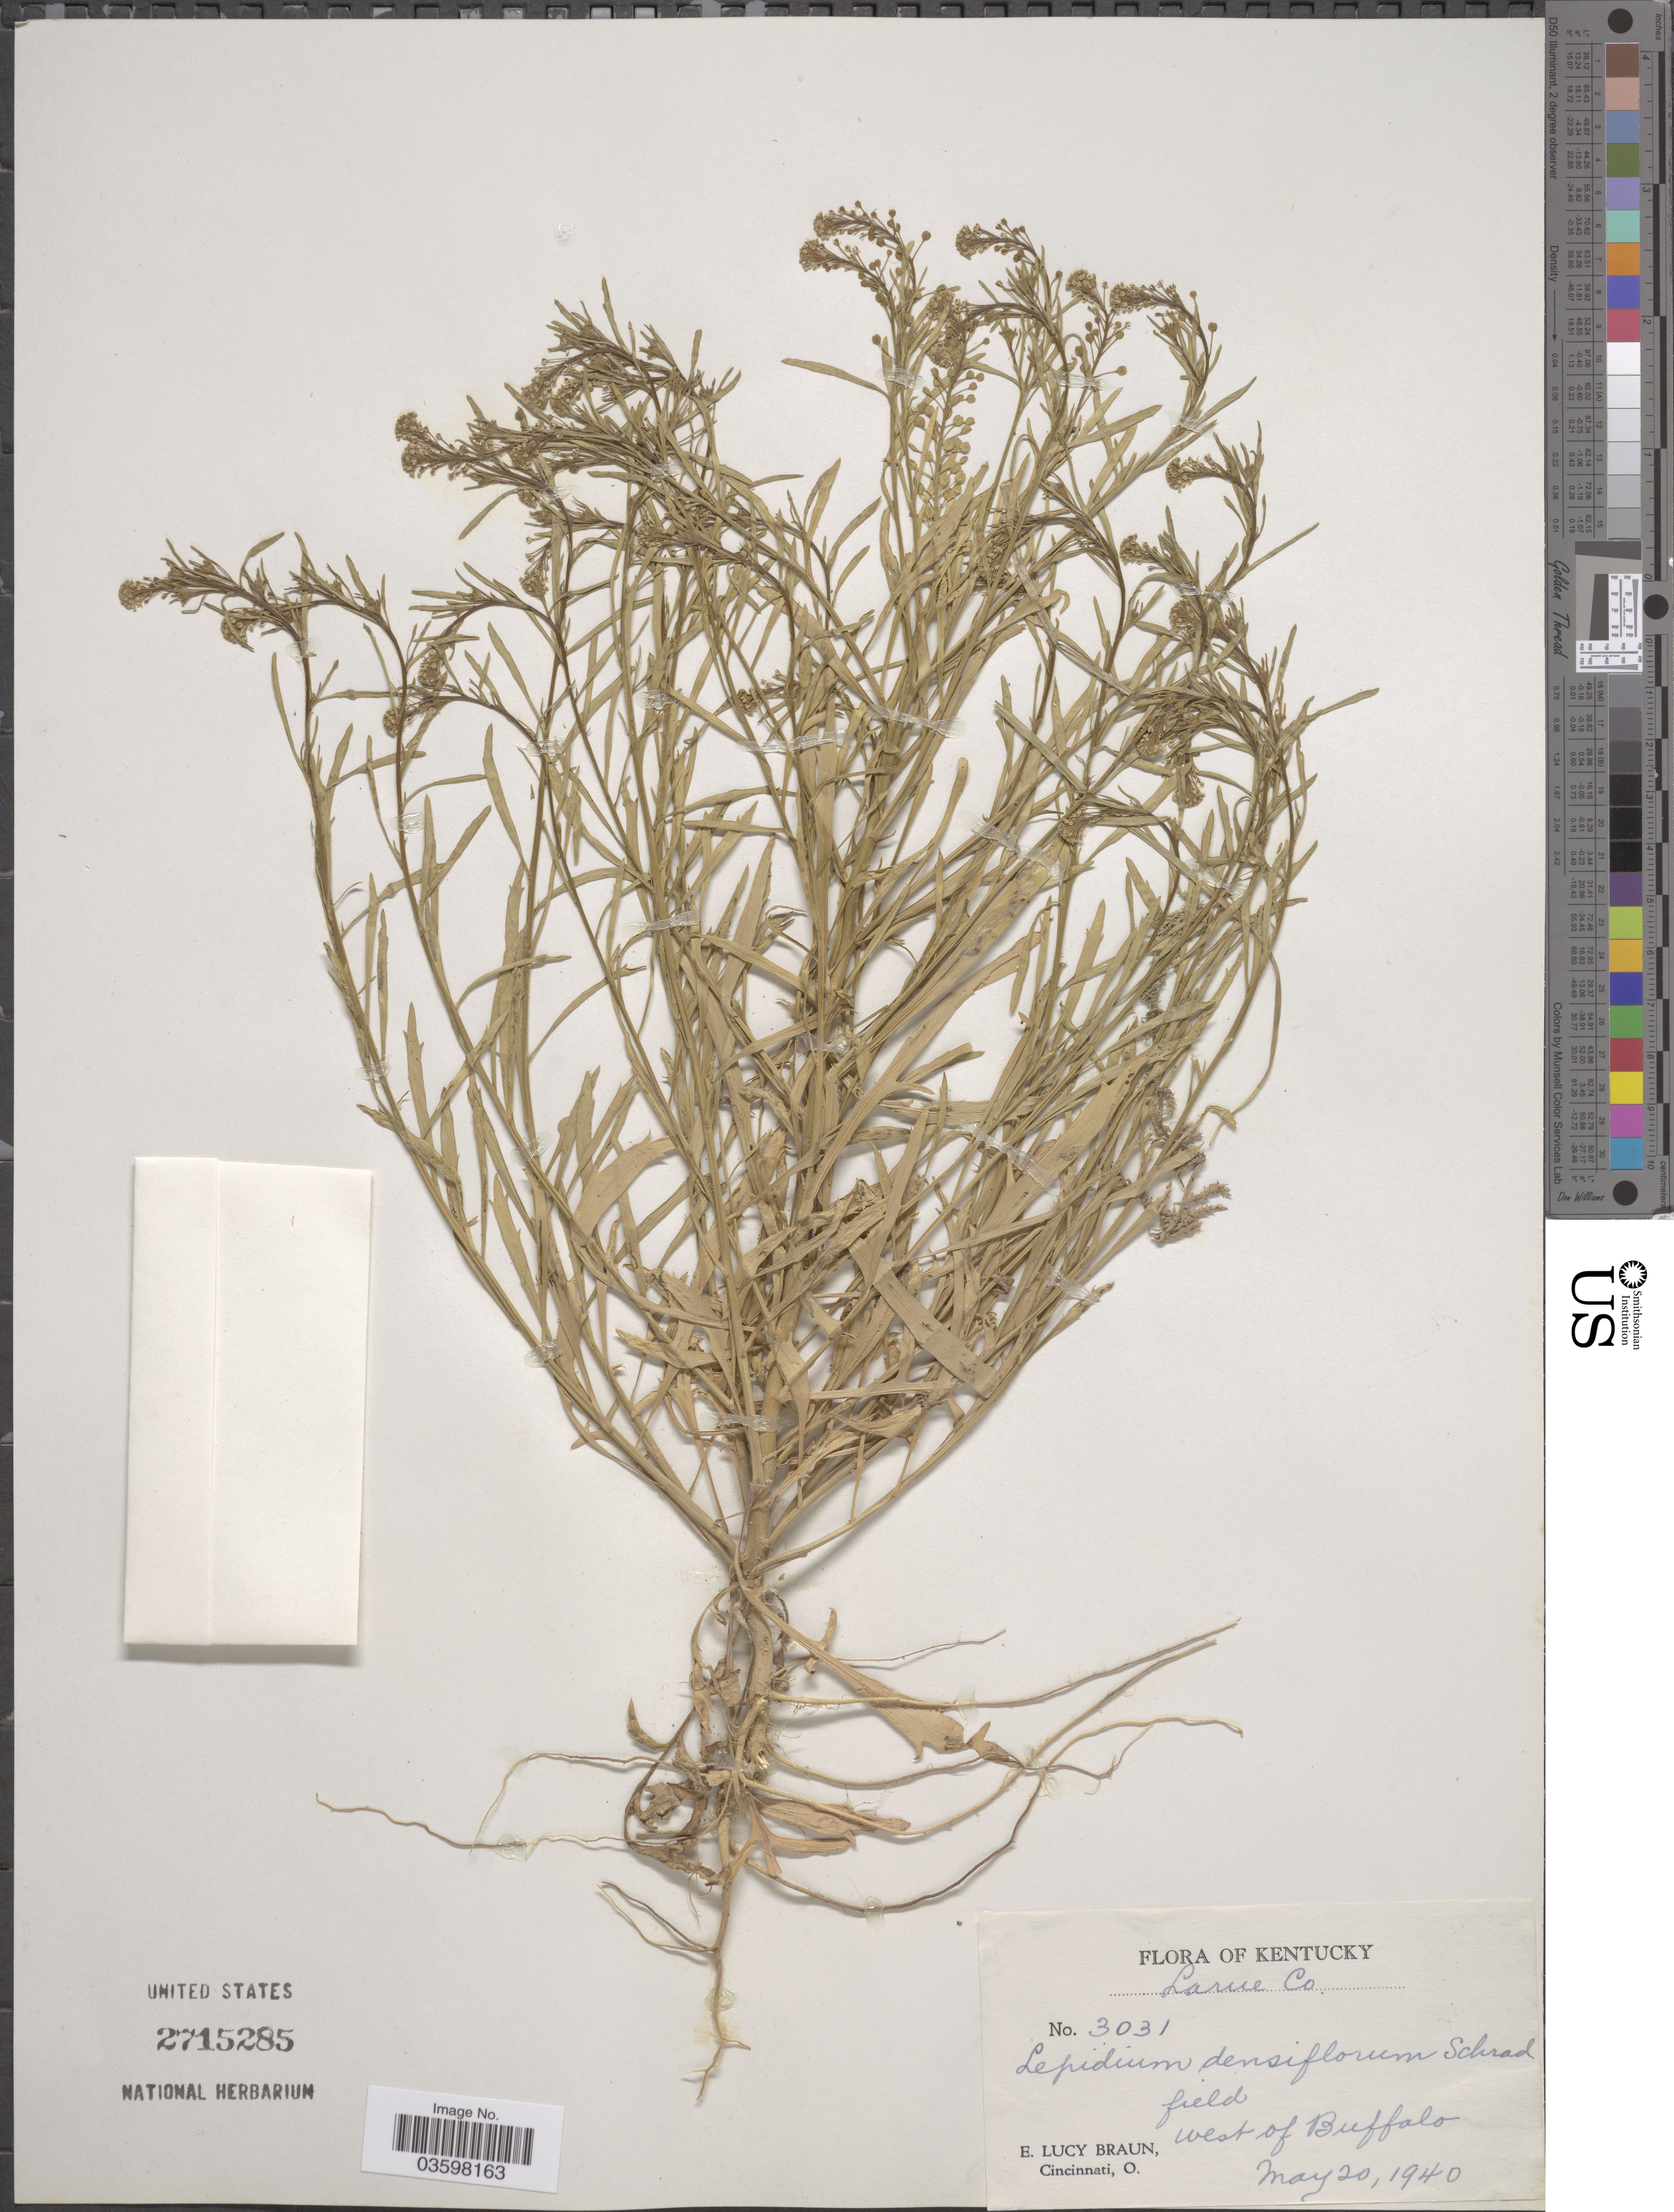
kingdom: Plantae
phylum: Tracheophyta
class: Magnoliopsida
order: Brassicales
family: Brassicaceae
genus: Lepidium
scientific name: Lepidium densiflorum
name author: Schrad.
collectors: E. L. Braun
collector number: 3031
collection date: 1940-05-20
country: United States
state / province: Kentucky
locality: Larue Co. West of Buffalo.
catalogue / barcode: US 2715285